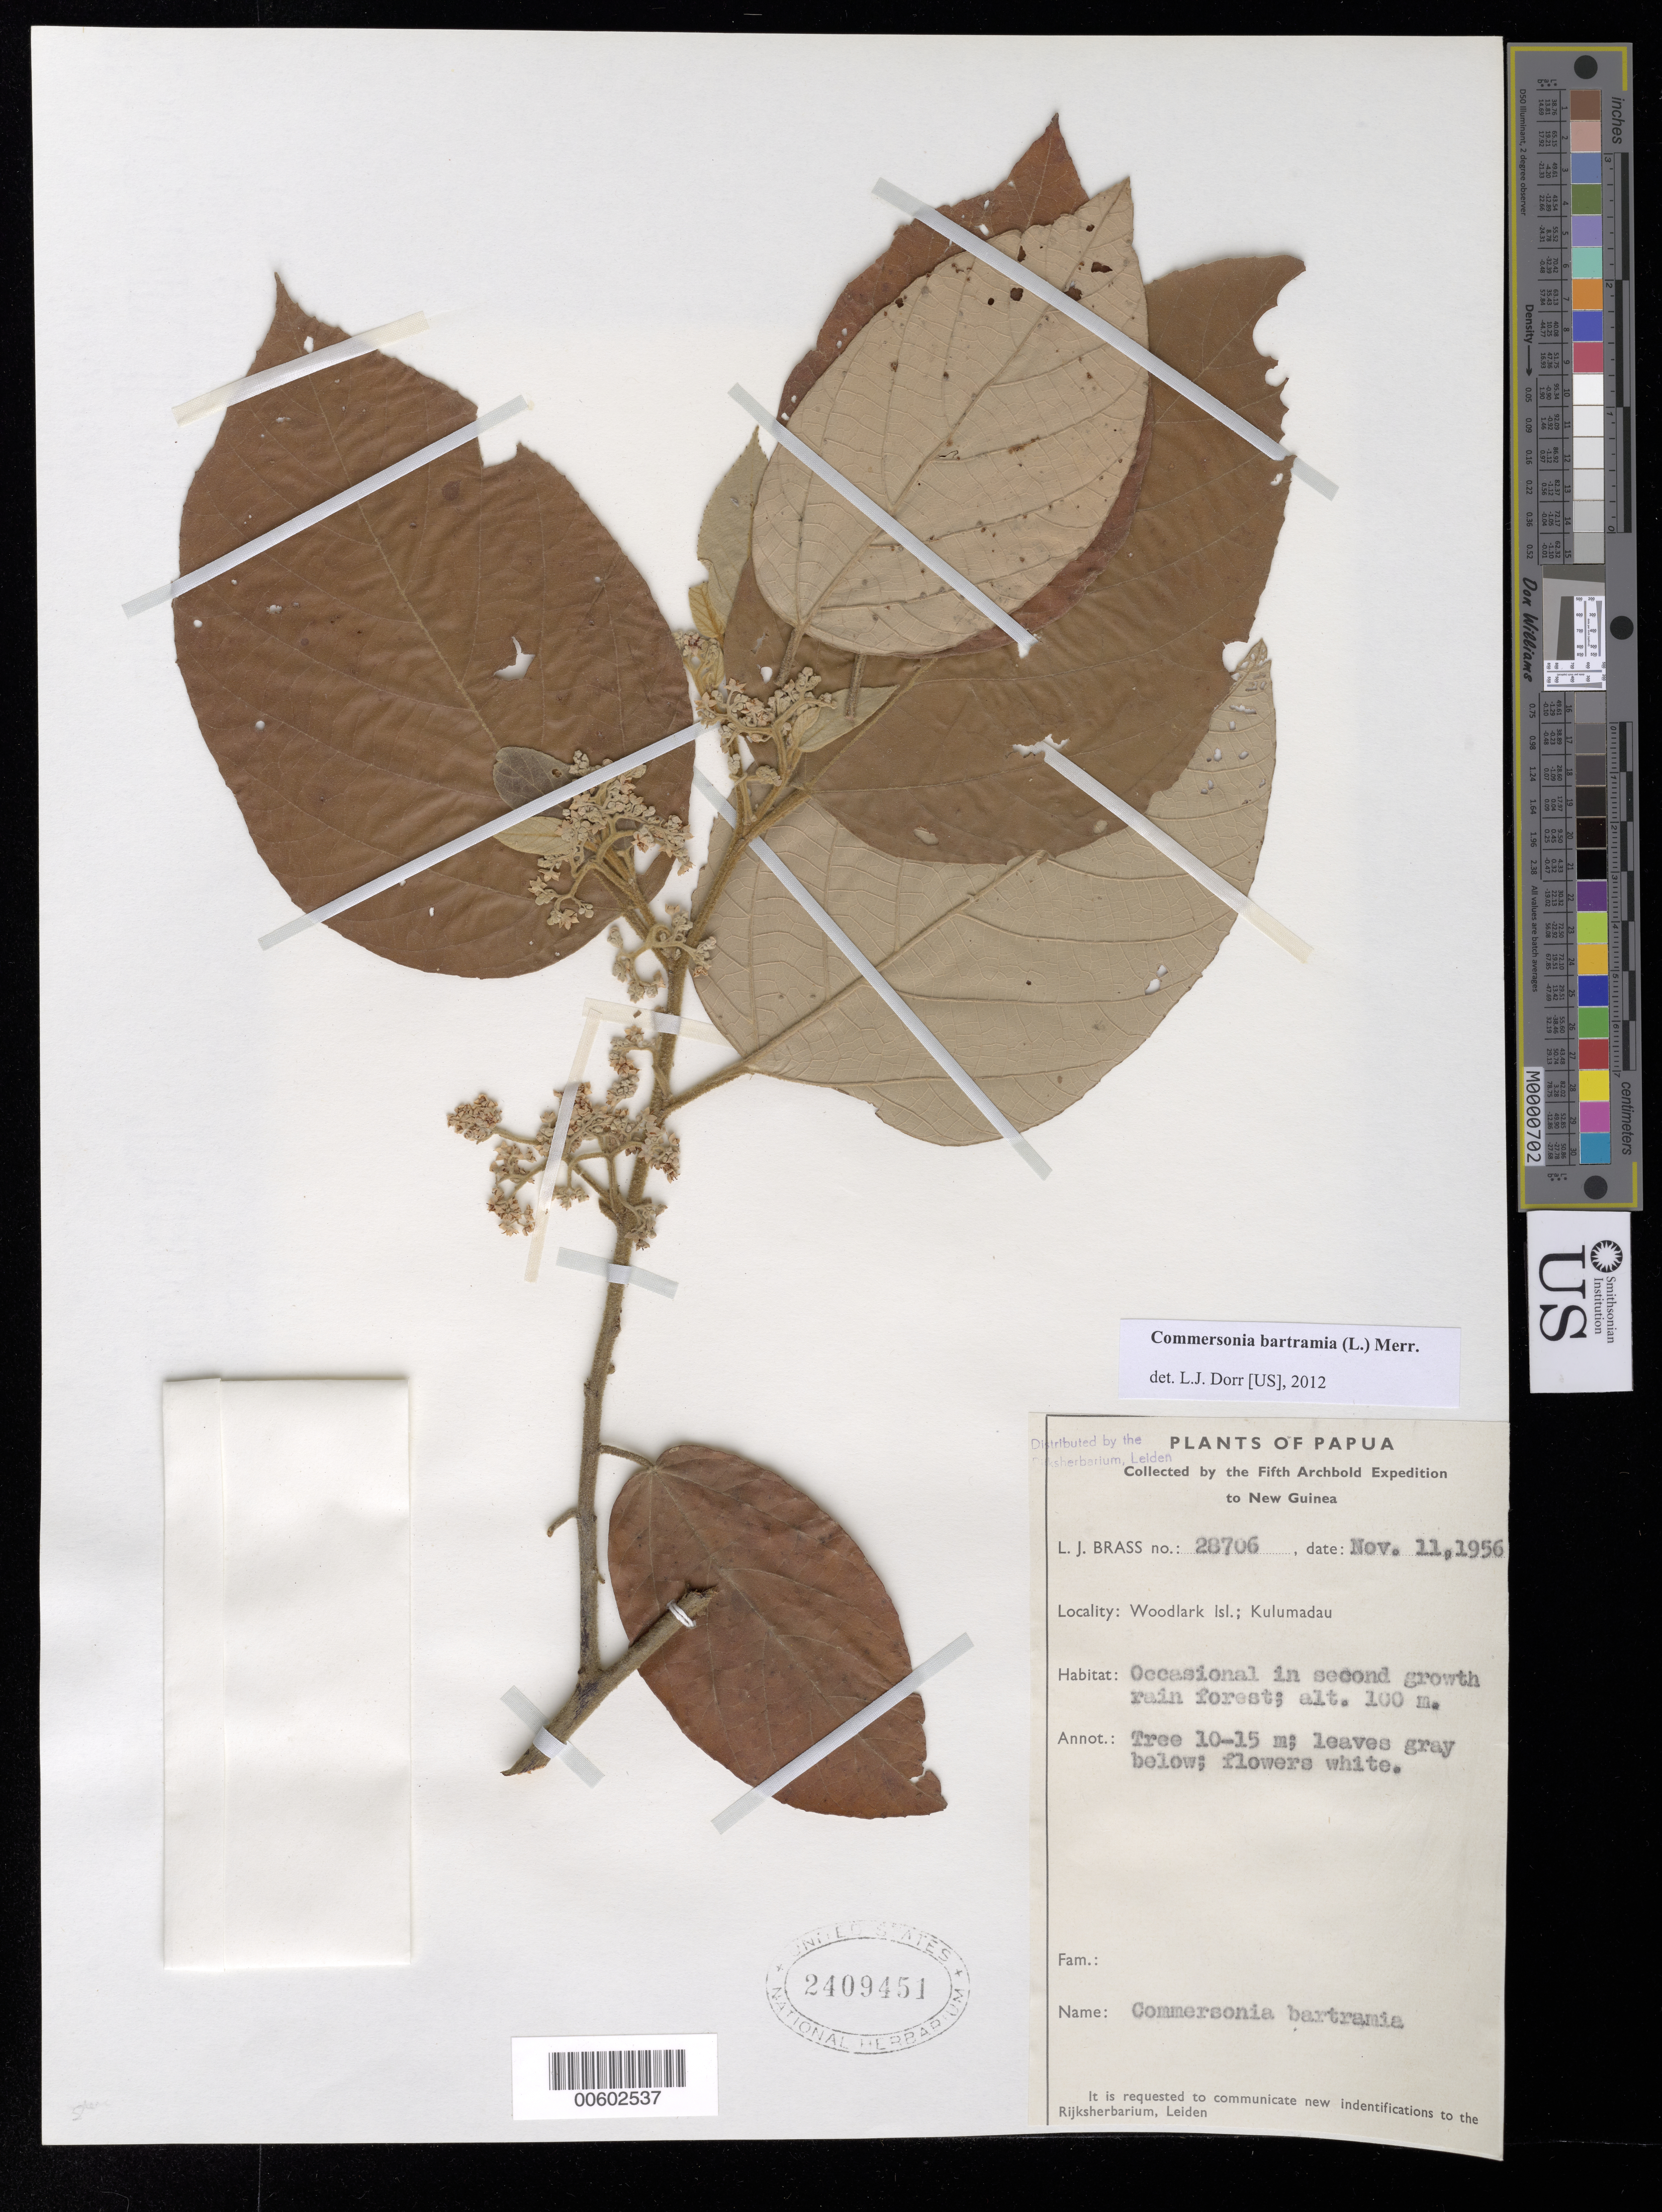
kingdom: Plantae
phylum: Tracheophyta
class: Magnoliopsida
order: Malvales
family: Malvaceae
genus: Commersonia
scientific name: Commersonia bartramia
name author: (L.) Merr.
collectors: L. J. Brass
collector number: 28706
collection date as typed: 11 Nov 1956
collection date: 1956-11-11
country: Papua New Guinea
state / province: Milne Bay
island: Muyua [Woodlark]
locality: Kulumadau [Trobriand Is.]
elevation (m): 100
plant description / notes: US, A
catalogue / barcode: US 2409451